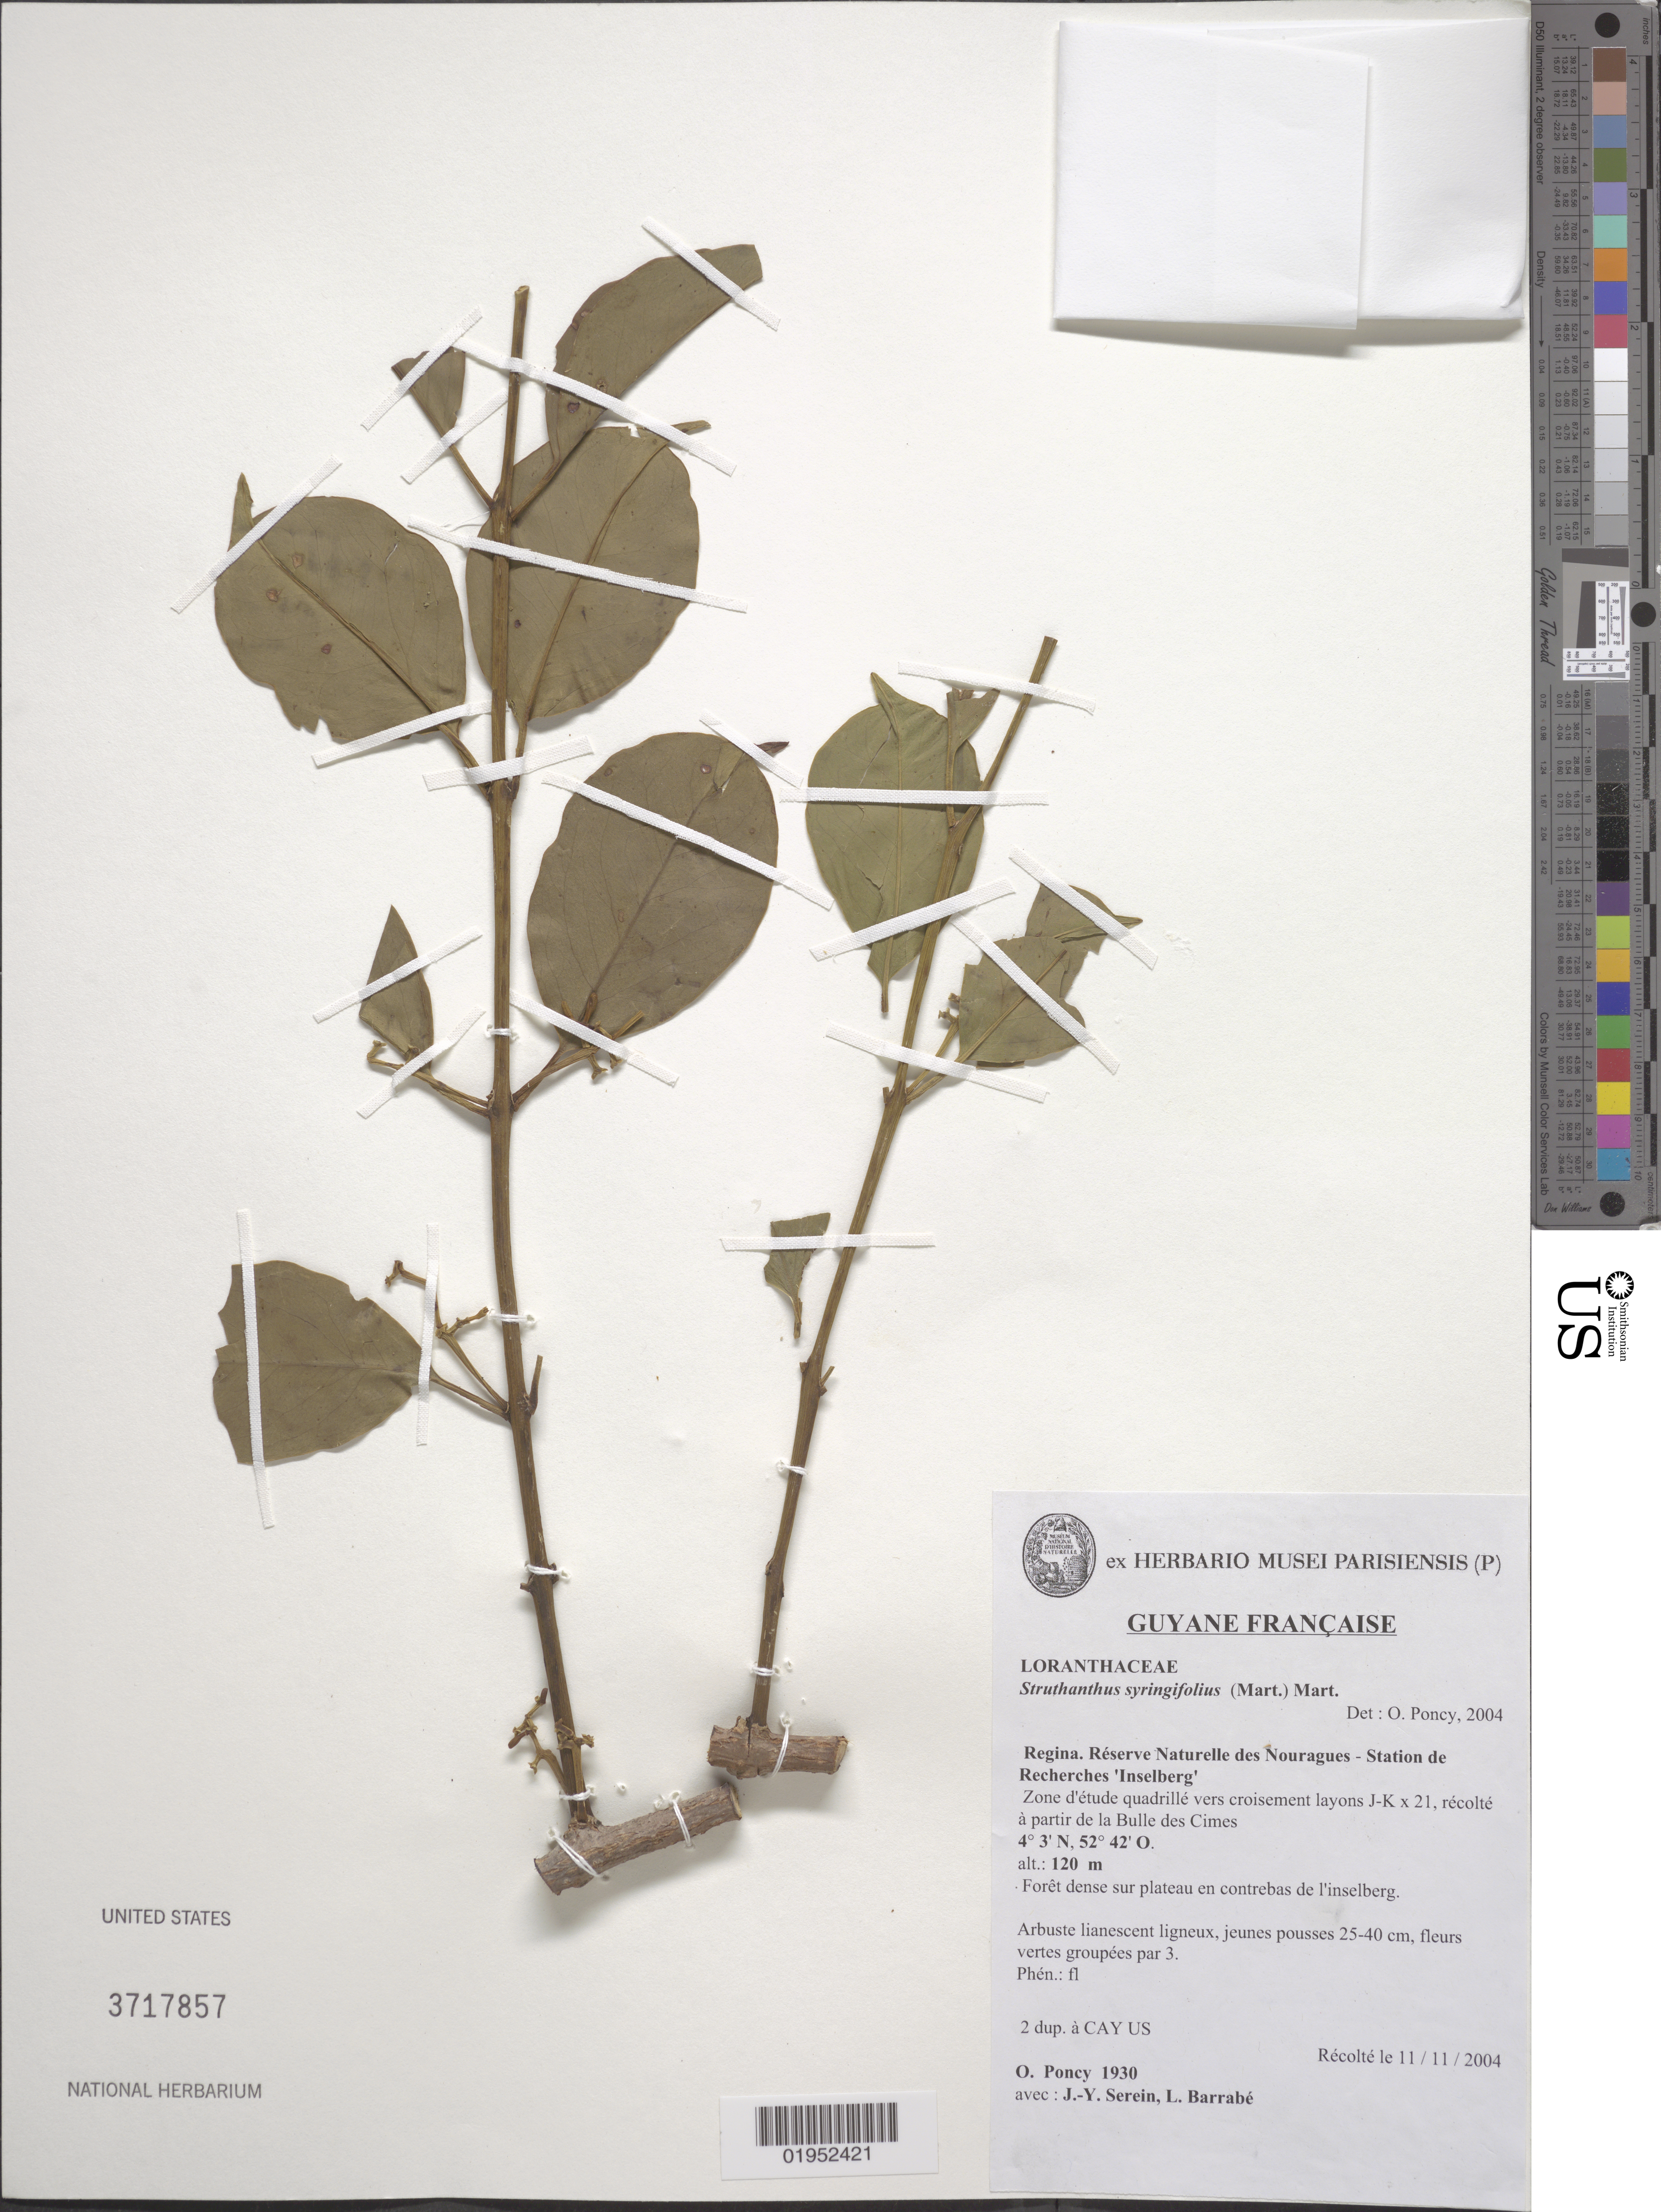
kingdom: Plantae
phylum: Tracheophyta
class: Magnoliopsida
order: Santalales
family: Loranthaceae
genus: Struthanthus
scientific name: Struthanthus syringifolius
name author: (Mart.) Mart.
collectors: O. Poncy, J. Serein & L. Barrabé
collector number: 1930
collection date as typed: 10 Nov 2004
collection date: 2004-11-10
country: French Guiana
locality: Regina. Réserve Naturelle des Nouragues - Station de Recherches "Inselberg", zone d'étude quadrillée, 'Petit Plateau', recolte depuis la Bulle des Cimes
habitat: Foret dense sur plateau en contrebas de l'inselberg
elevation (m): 120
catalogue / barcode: US 3717857